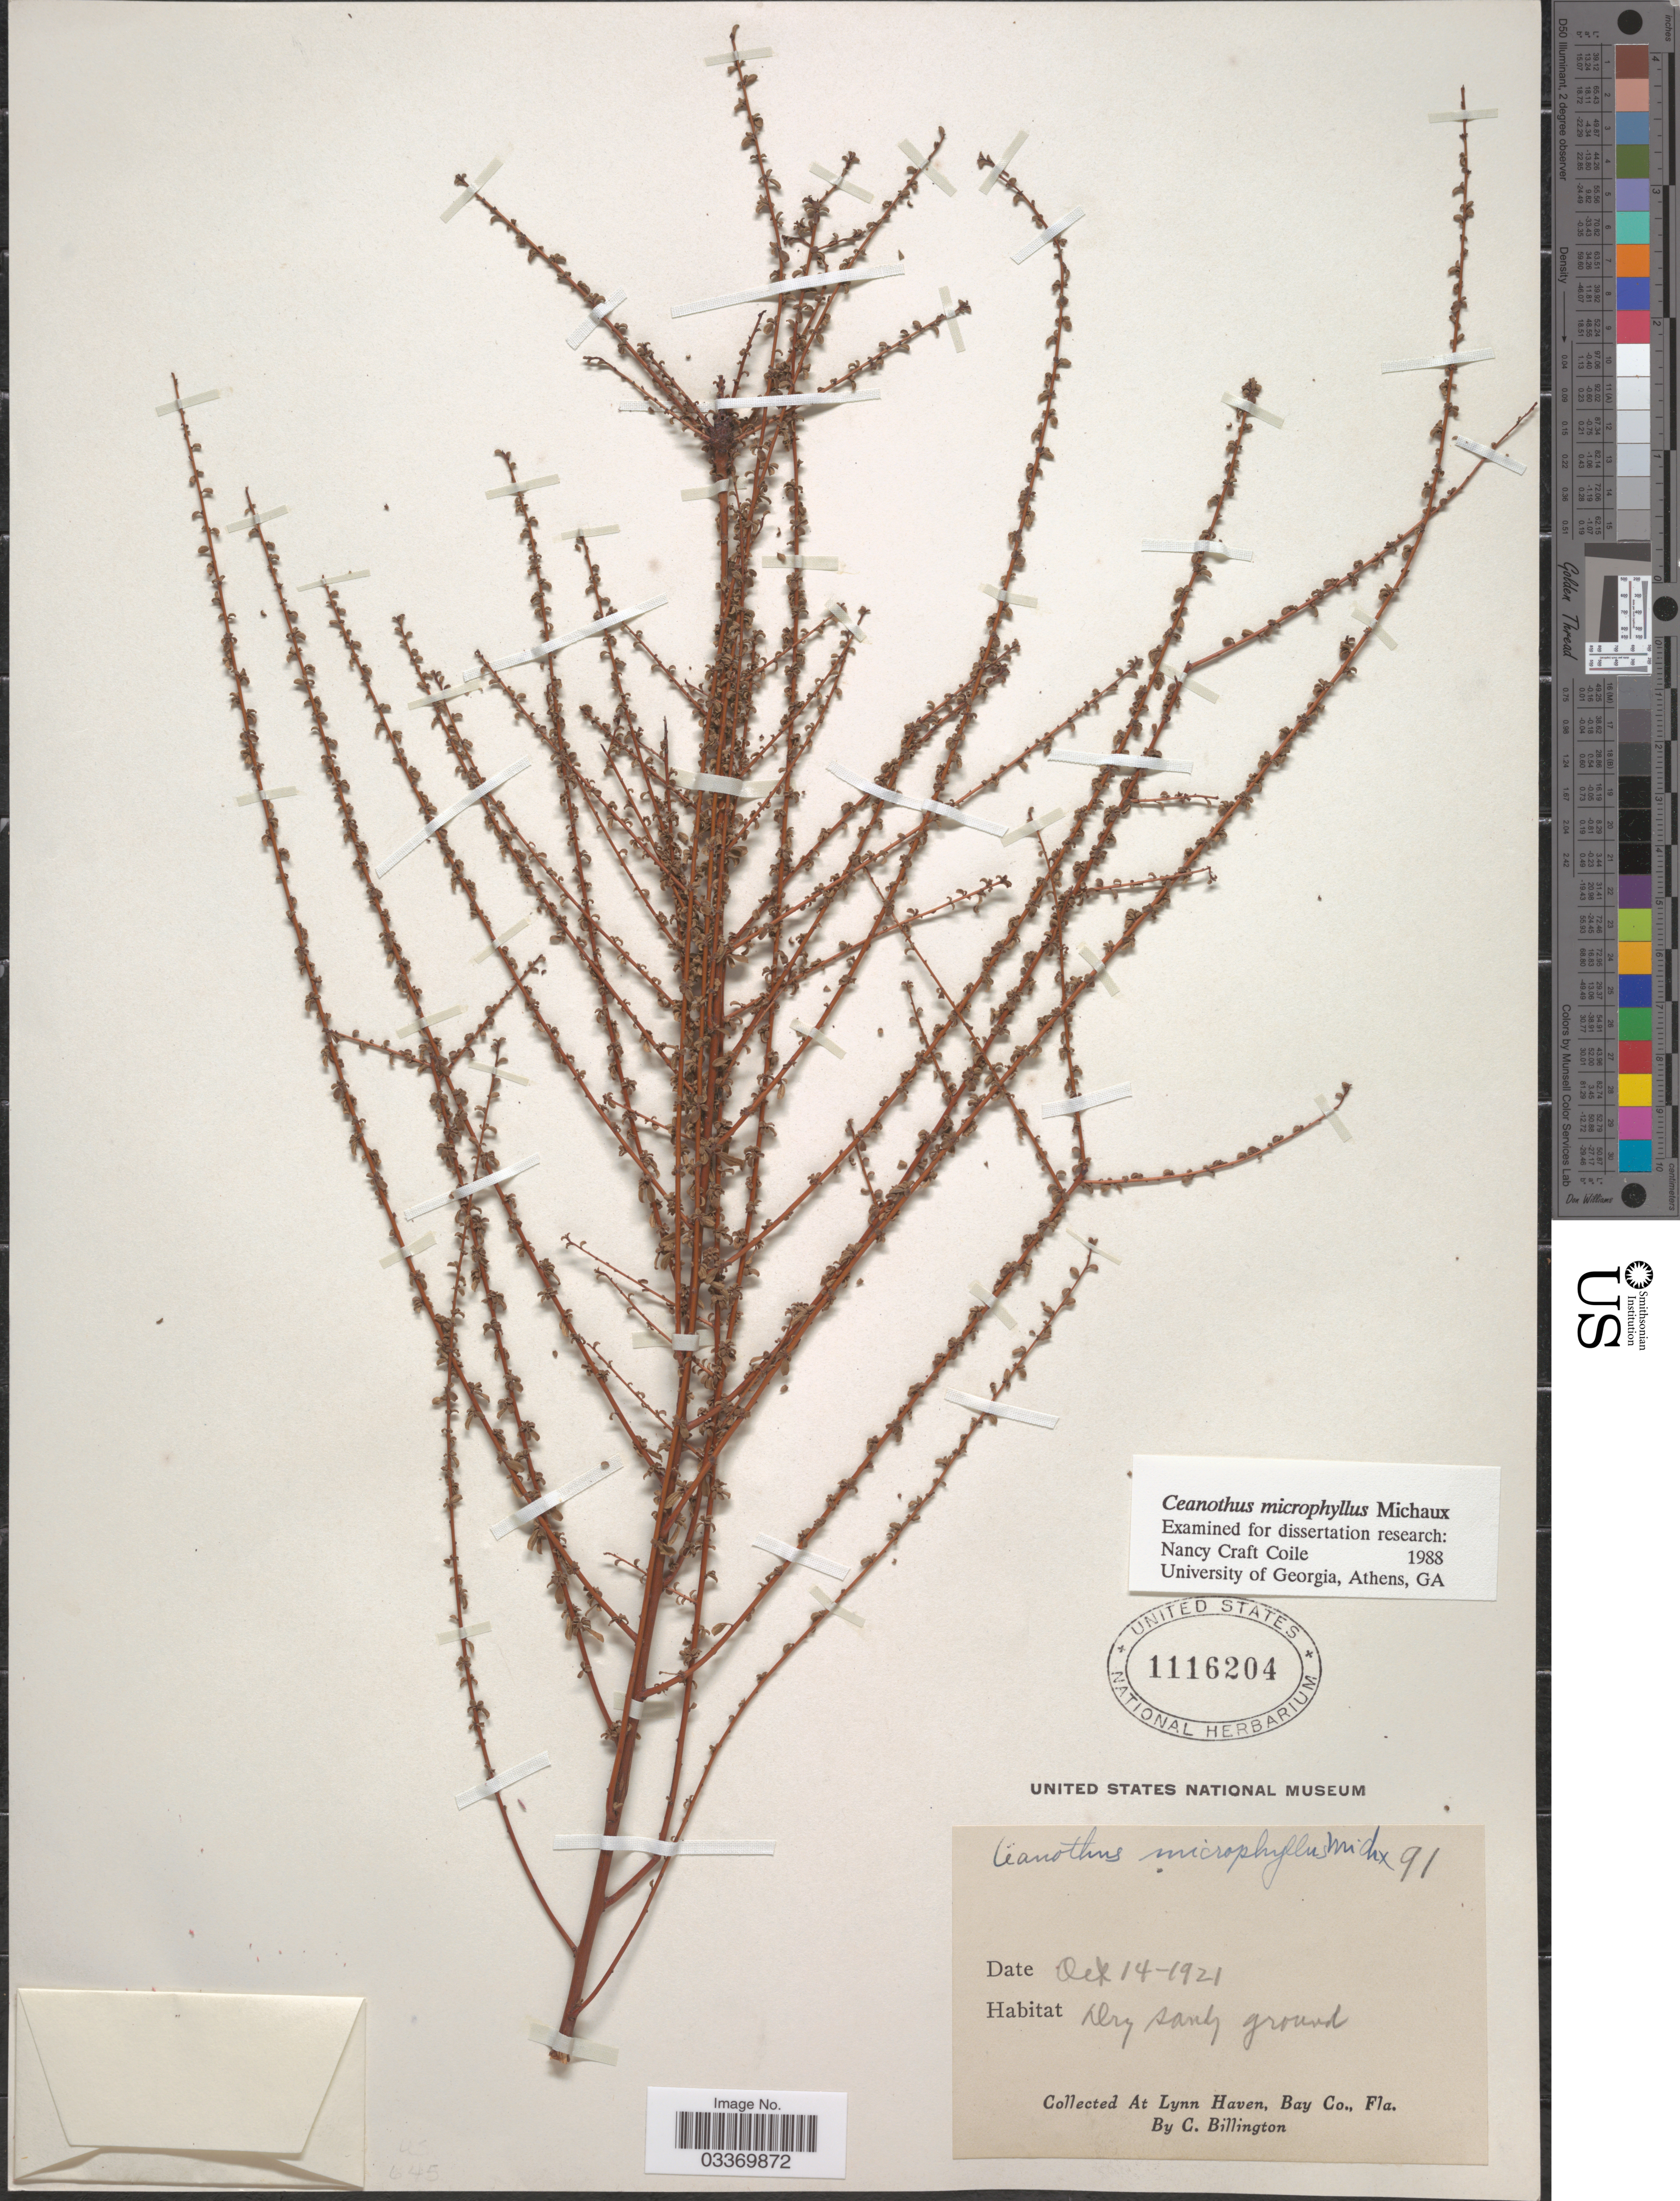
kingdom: Plantae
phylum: Tracheophyta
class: Magnoliopsida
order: Rosales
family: Rhamnaceae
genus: Ceanothus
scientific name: Ceanothus microphyllus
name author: Michx.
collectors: C. Billington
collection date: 1921-10-14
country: United States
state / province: Florida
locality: At Lynn Haven, Bay Co.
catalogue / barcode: US 1116204